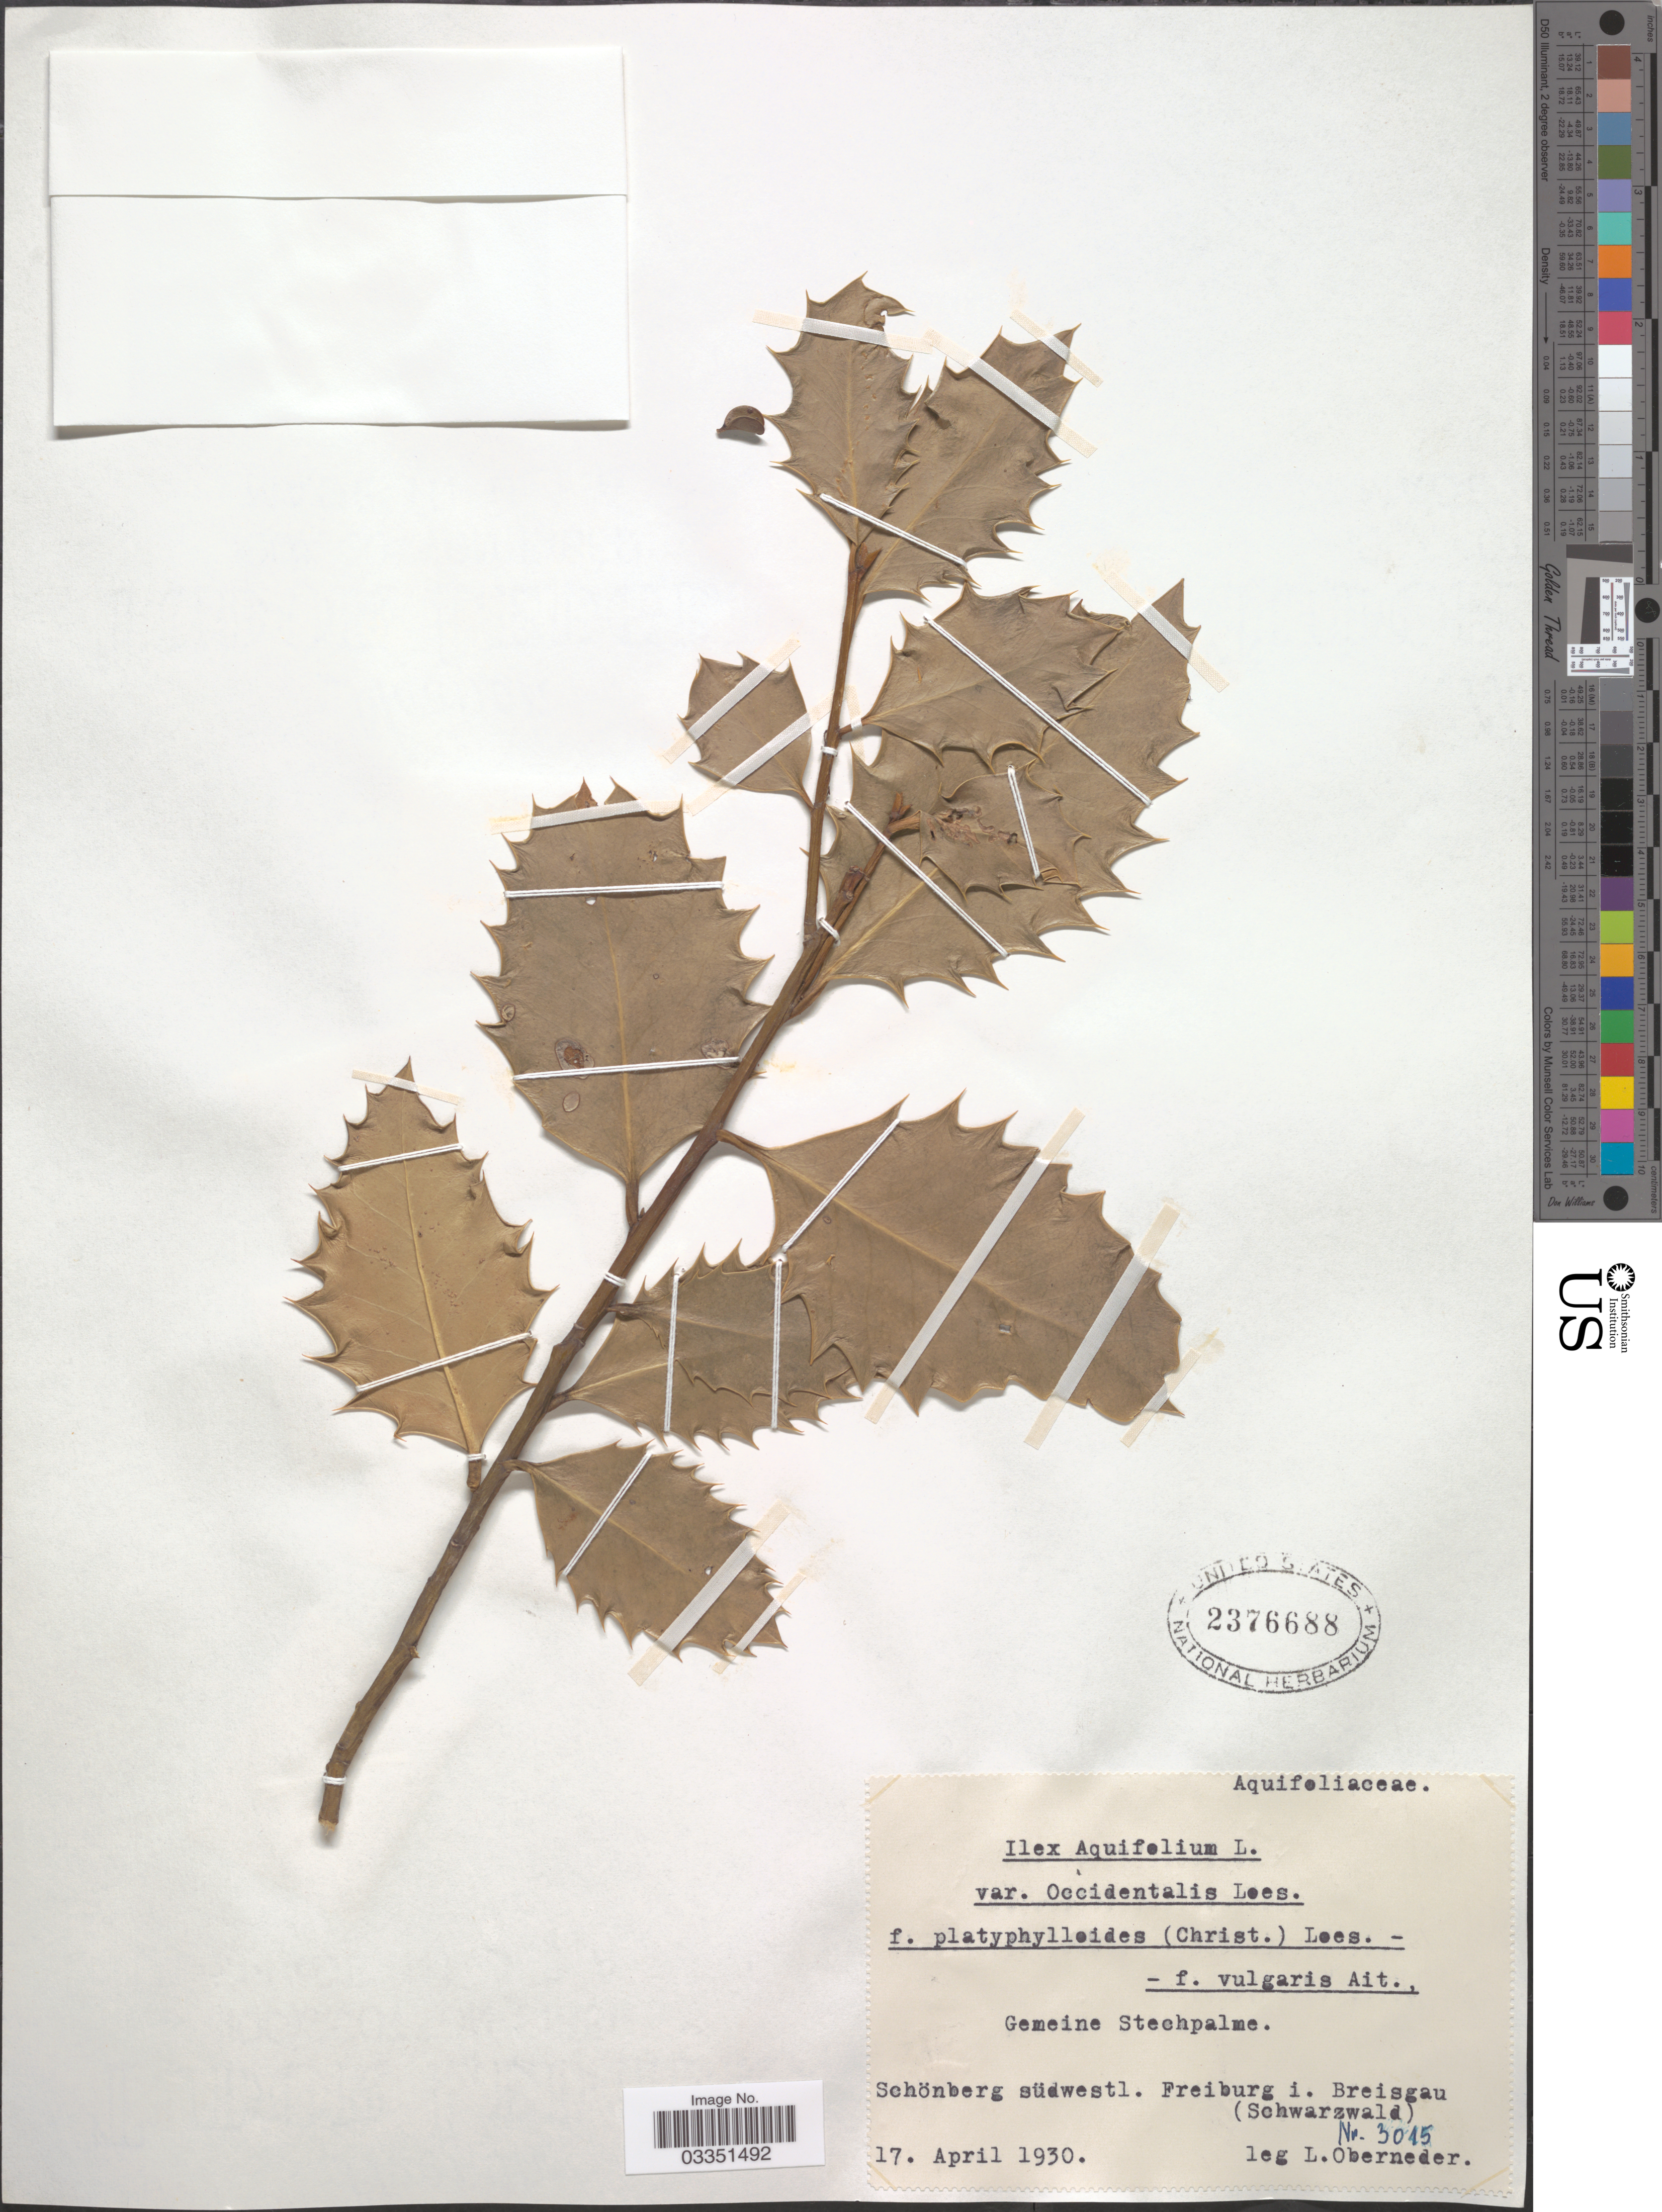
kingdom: Plantae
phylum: Tracheophyta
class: Magnoliopsida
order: Aquifoliales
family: Aquifoliaceae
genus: Ilex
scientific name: Ilex aquifolium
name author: L.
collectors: L. Oberneder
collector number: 3015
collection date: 1930-04-17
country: Germany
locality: Schönberg südwestl. Freiburg i. Breisgau (Schwarzwald).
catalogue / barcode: US 2376688